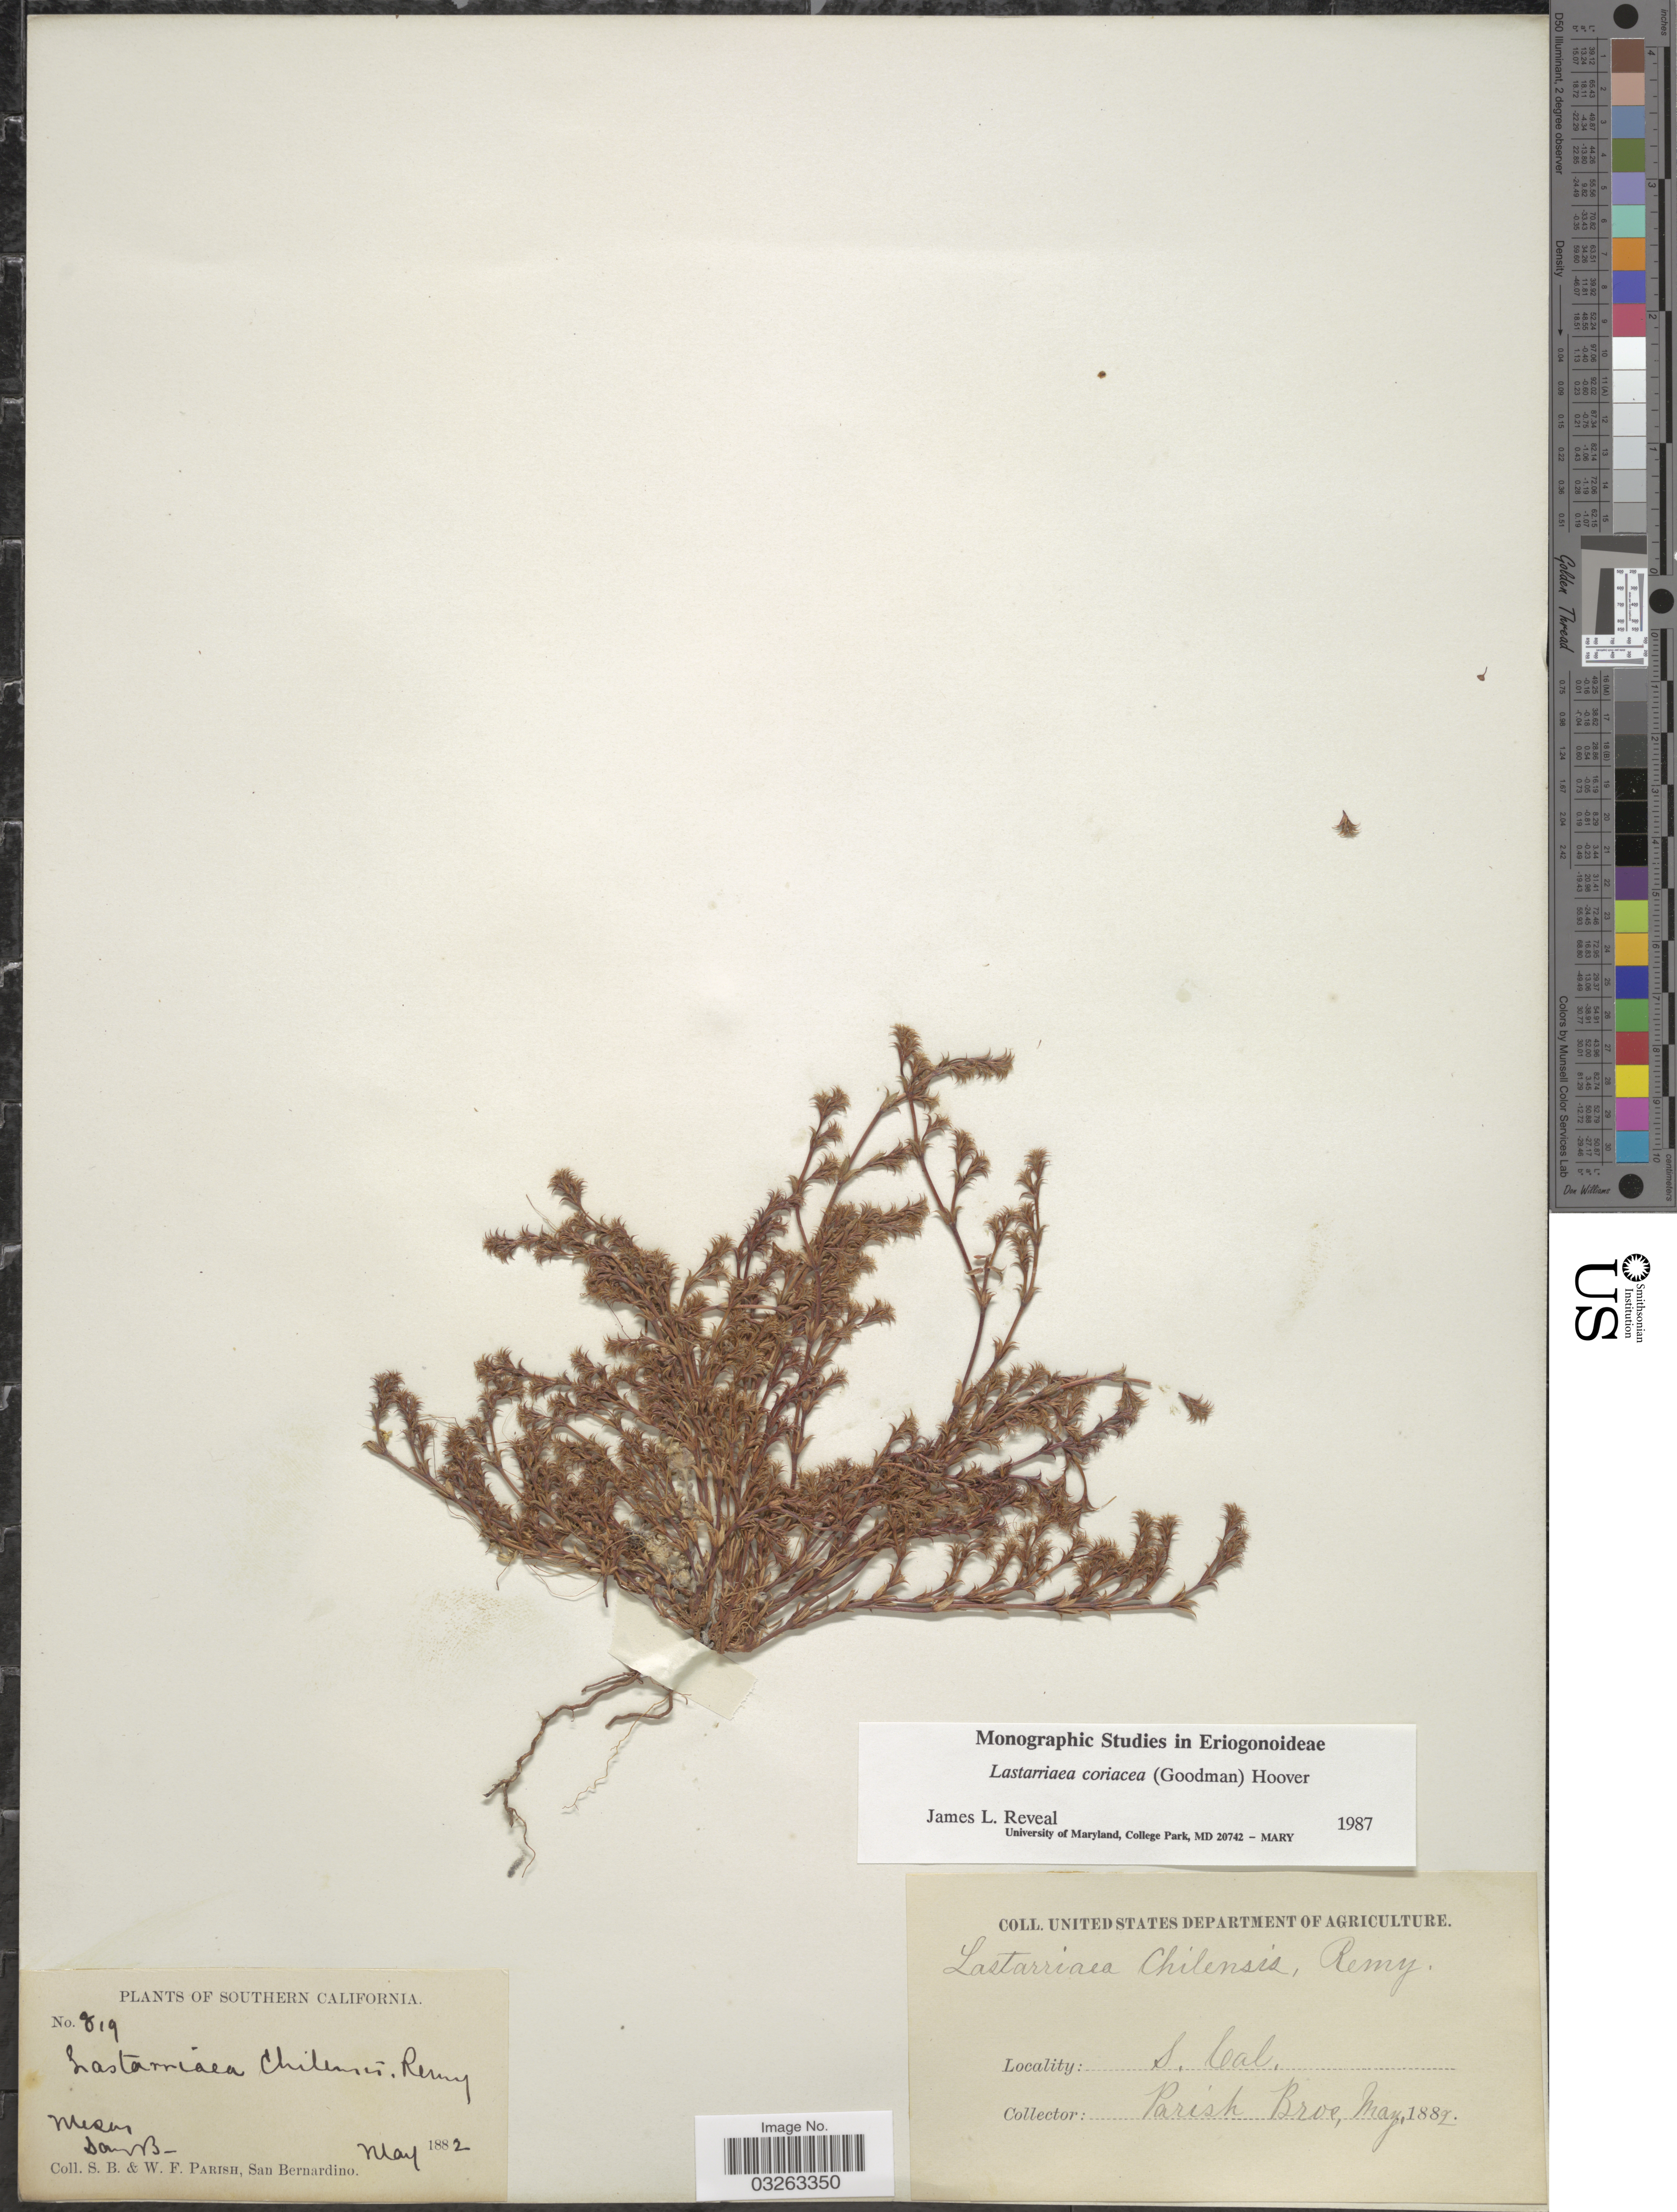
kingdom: Plantae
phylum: Tracheophyta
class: Magnoliopsida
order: Caryophyllales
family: Polygonaceae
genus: Lastarriaea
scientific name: Lastarriaea coriacea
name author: (Goodman) Hoover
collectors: S. B. Parish & W. F. Parish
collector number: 819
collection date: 1882-05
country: United States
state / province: California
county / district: San Bernardino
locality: Southern California. Mesas San Bernardino.